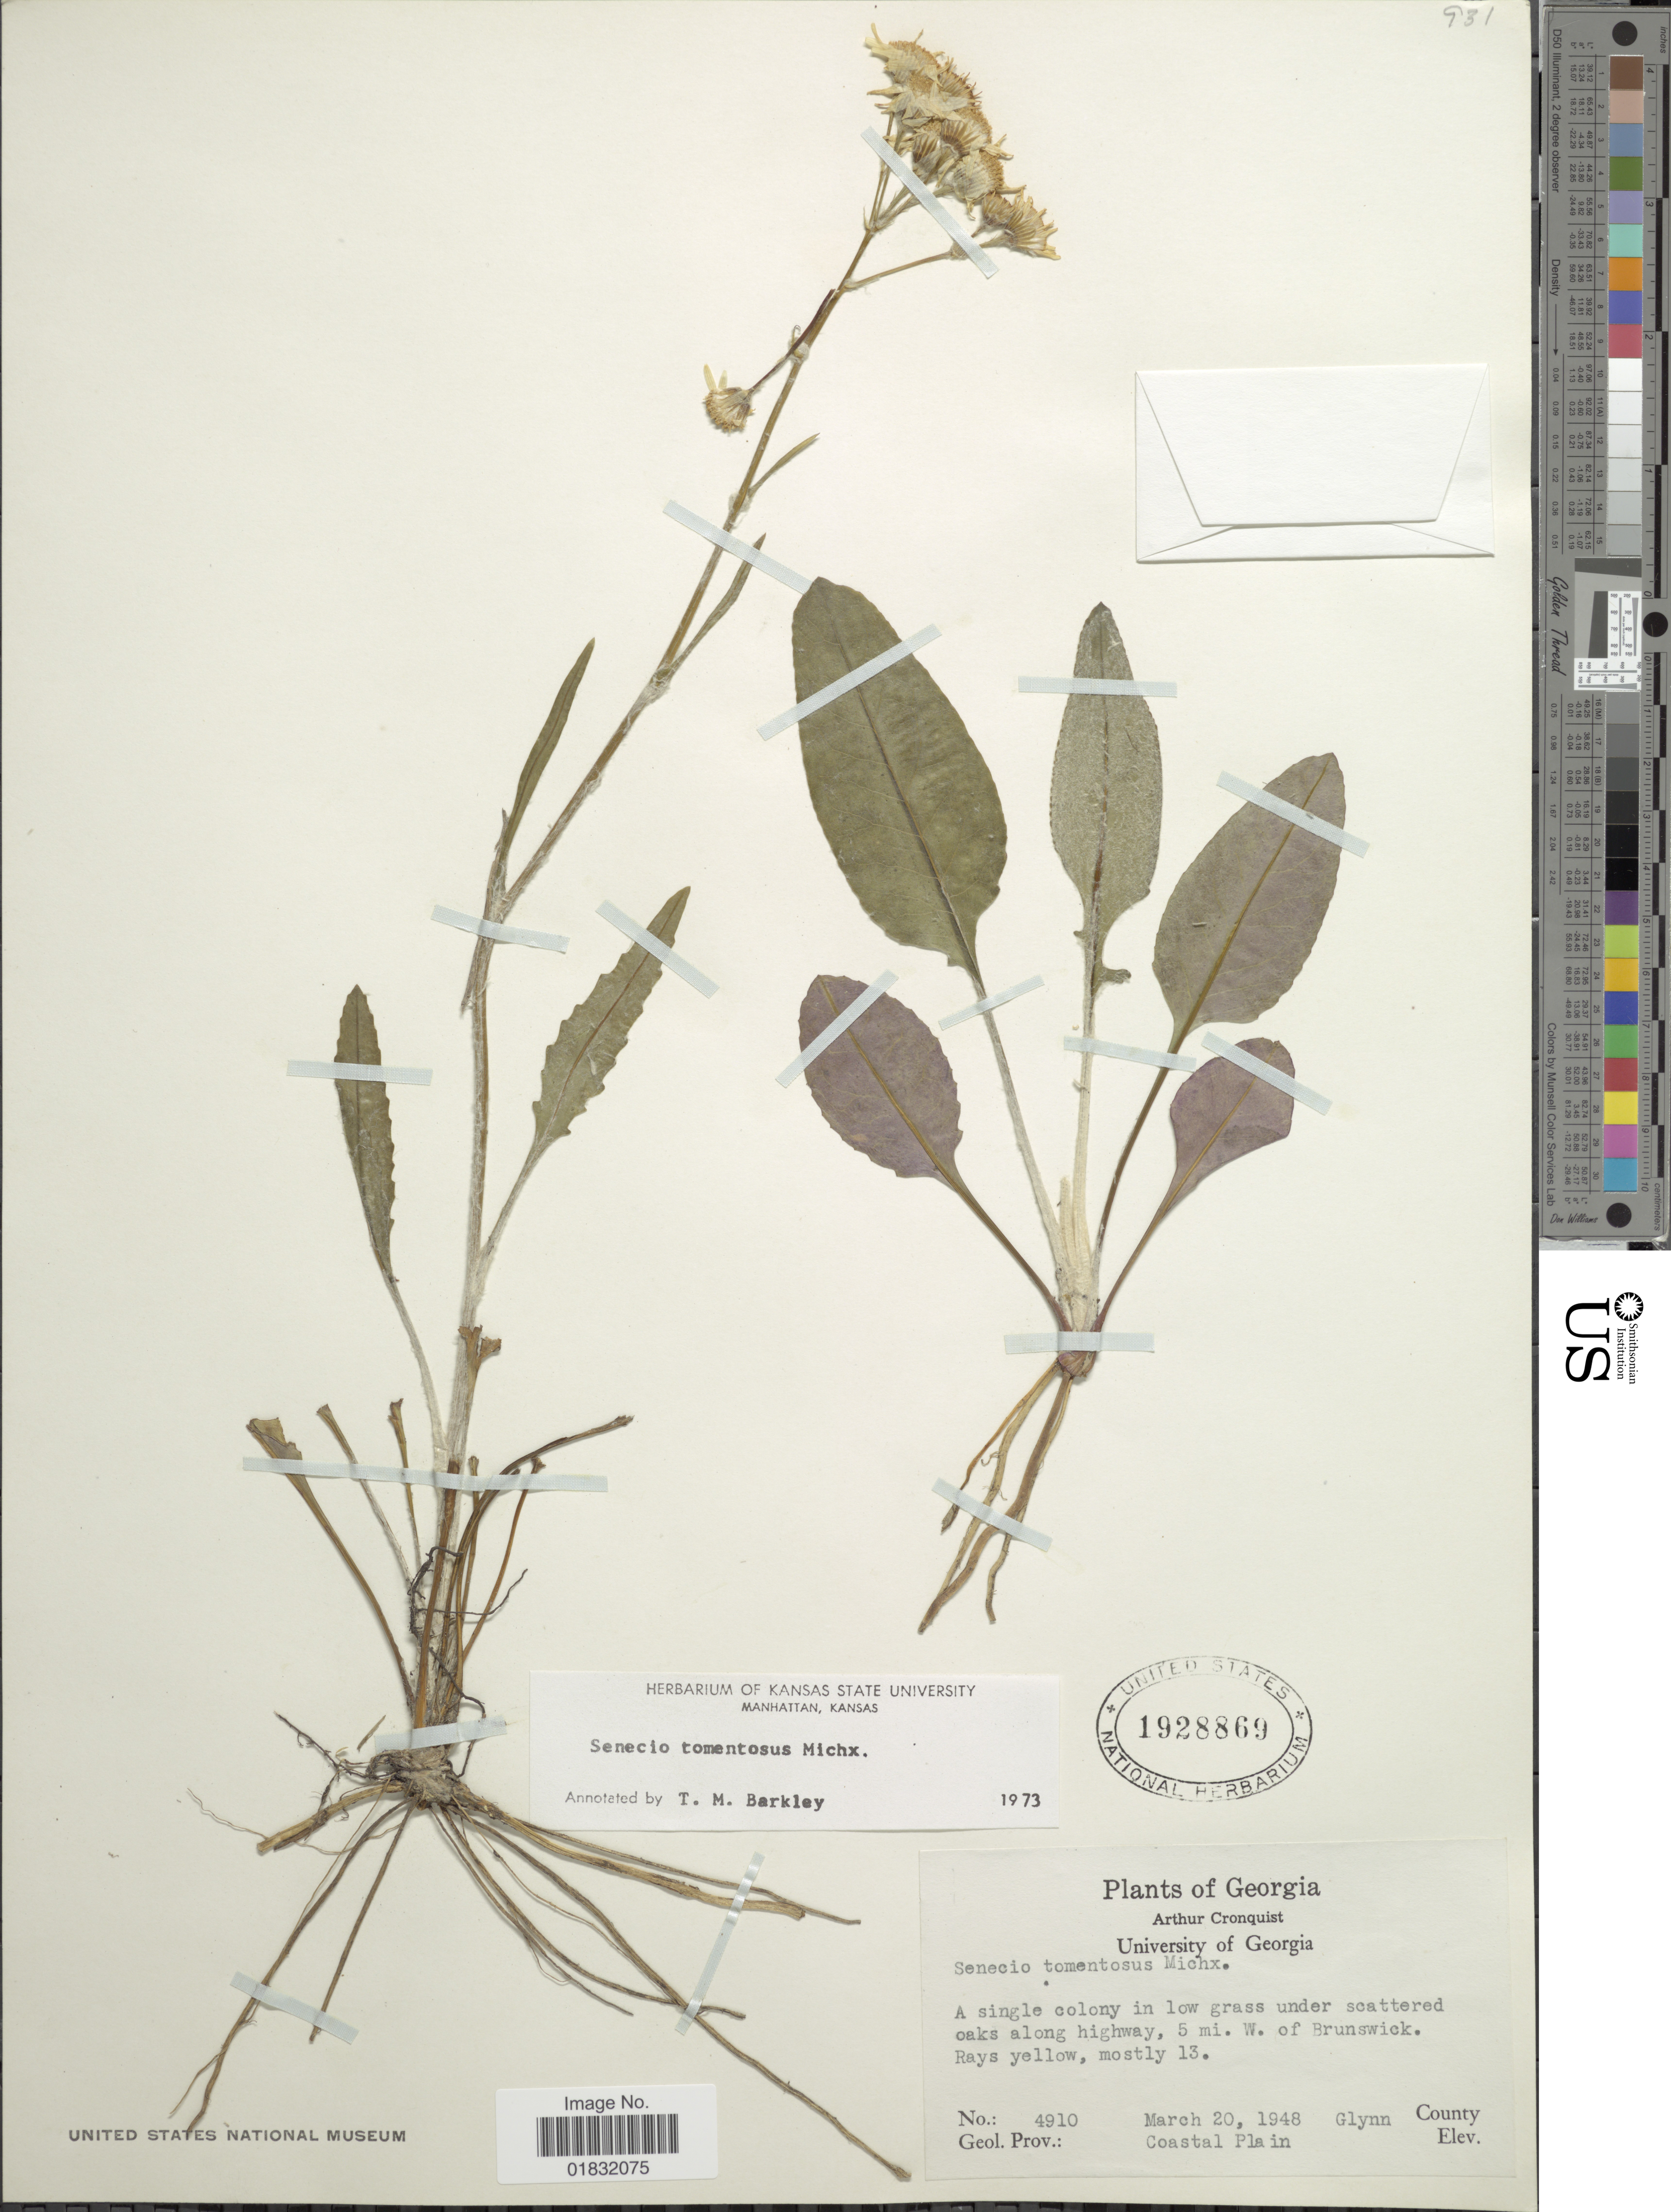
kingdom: Plantae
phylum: Tracheophyta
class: Magnoliopsida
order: Asterales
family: Asteraceae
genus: Packera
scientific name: Packera dubia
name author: (Spreng.) Trock & Mabb.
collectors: A. J. Cronquist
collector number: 4910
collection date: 1948-03-20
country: United States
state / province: Georgia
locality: A single colony in low grass under scattered oaks along highway, 5 mi W. of Brunswick, Glynn County, Geol. Prov: Coastal Plain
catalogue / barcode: US 1928869